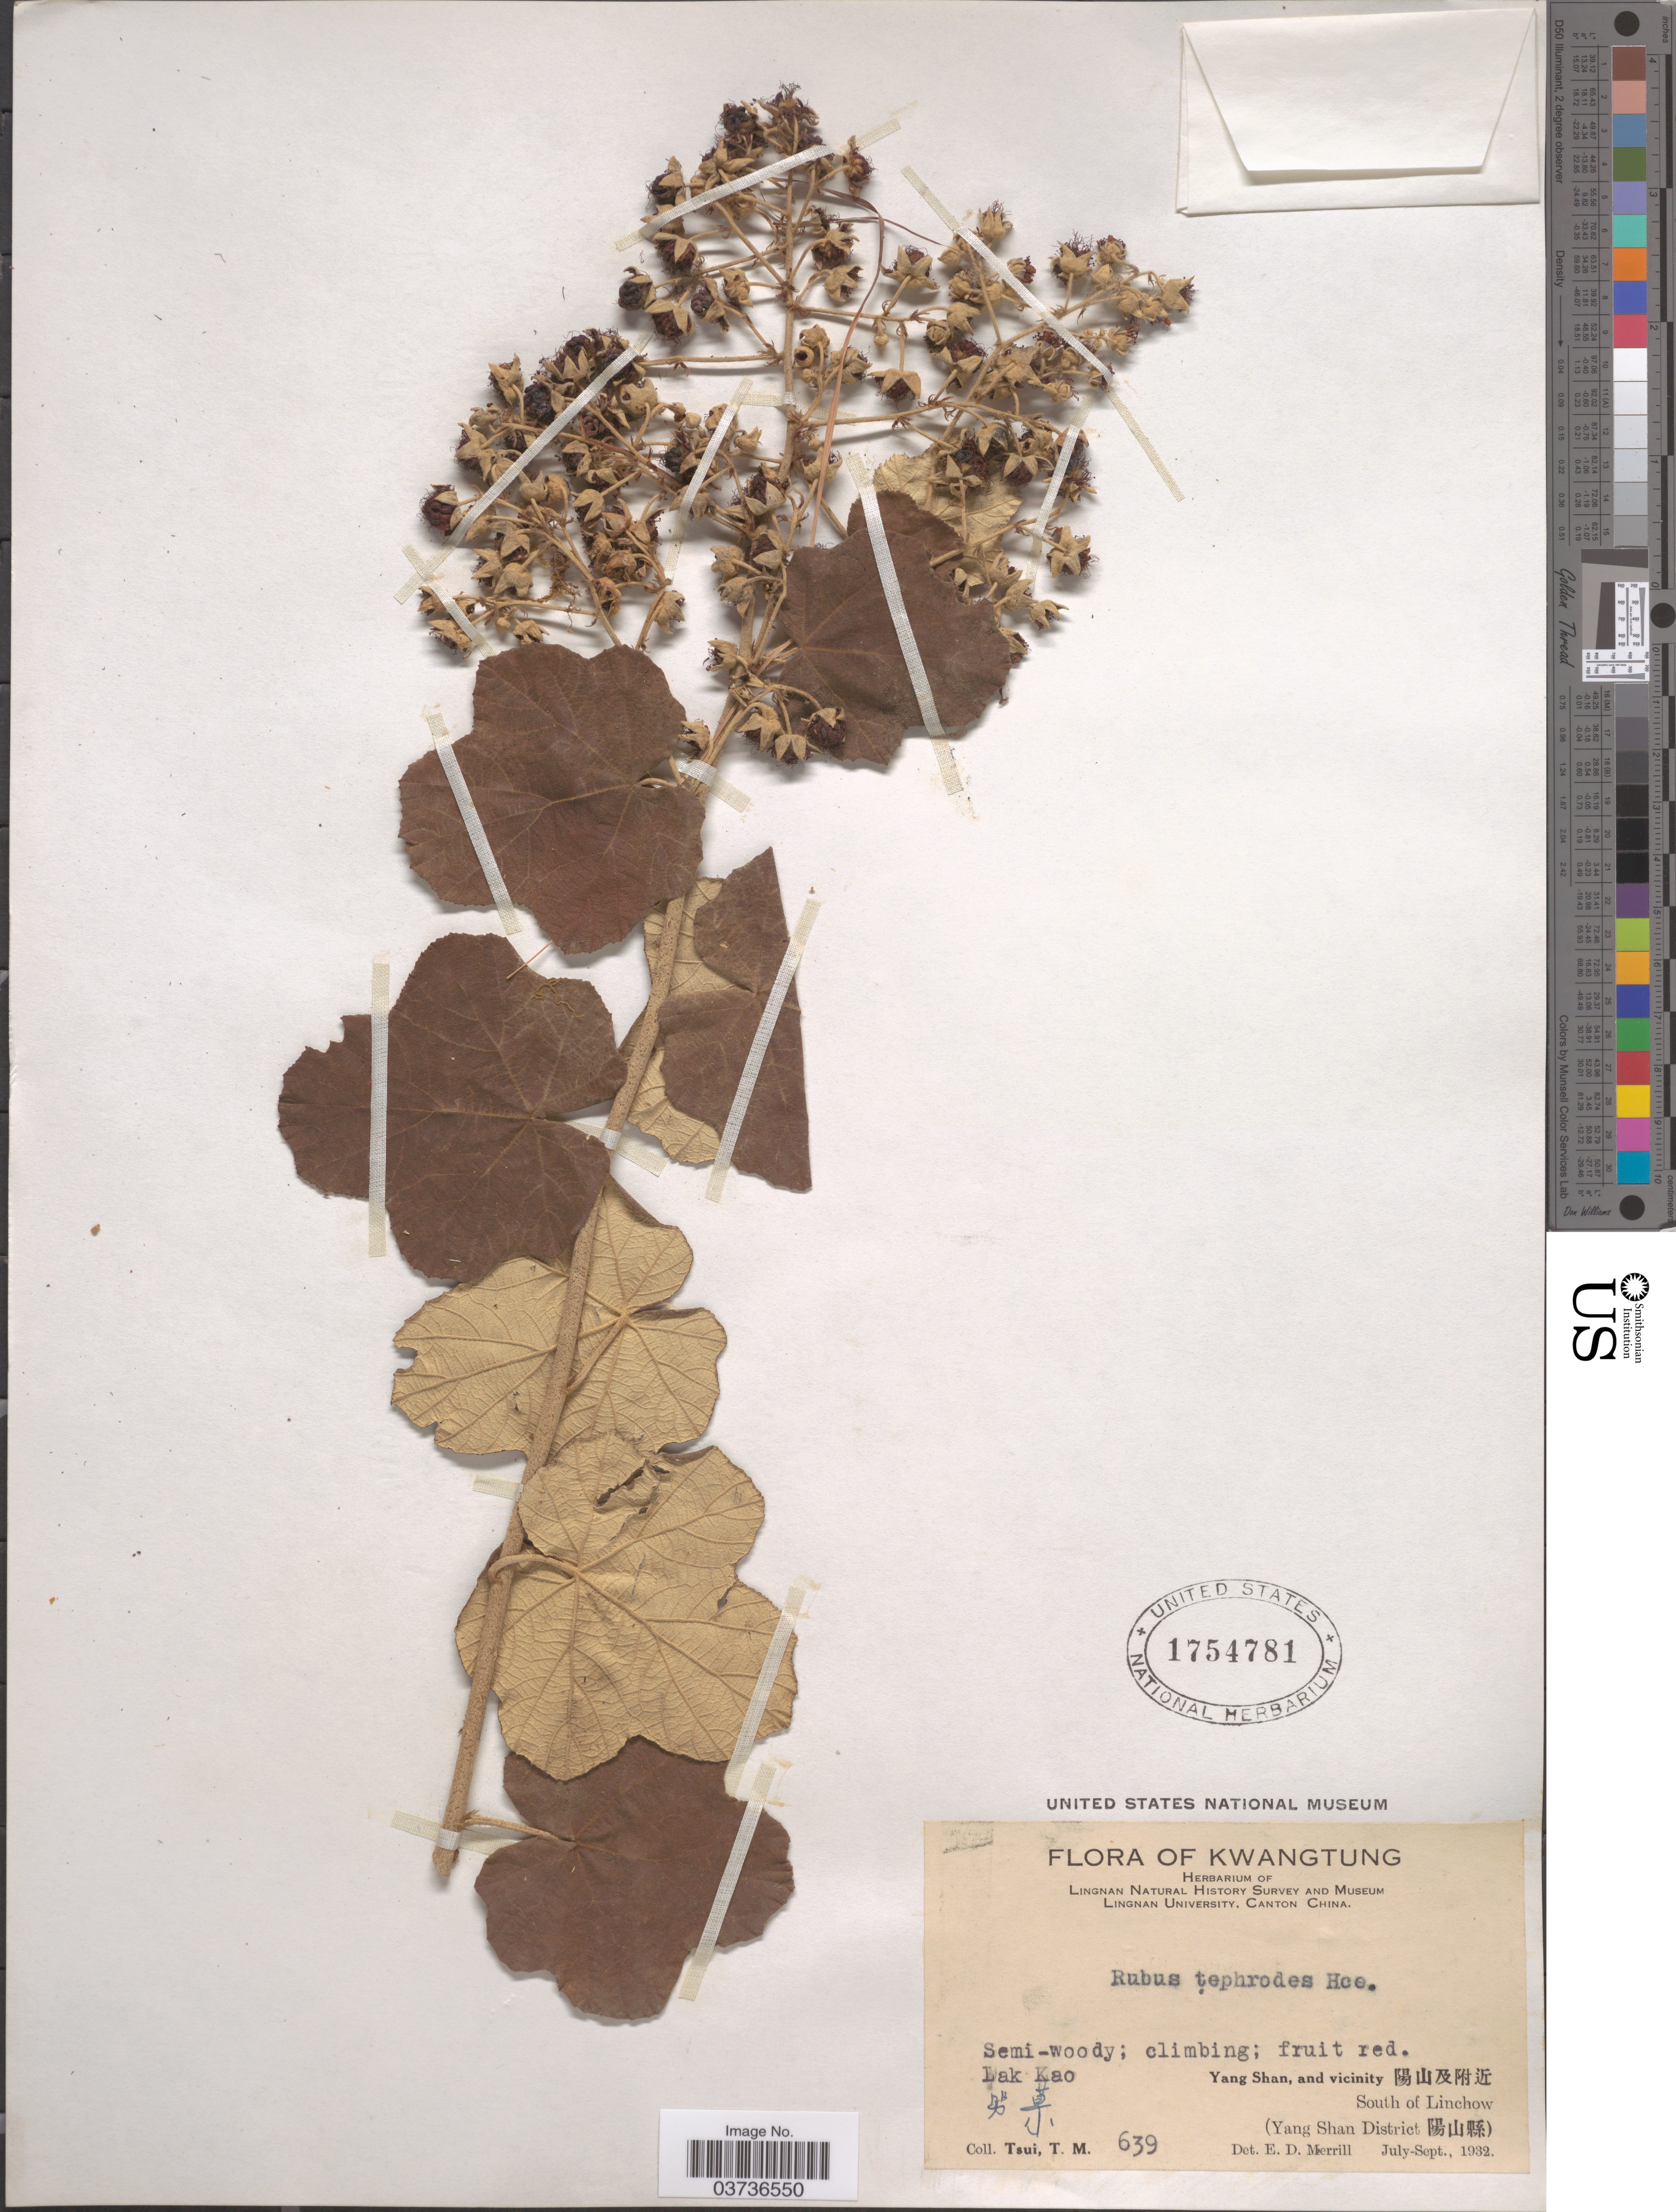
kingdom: Plantae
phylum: Tracheophyta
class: Magnoliopsida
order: Rosales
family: Rosaceae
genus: Rubus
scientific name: Rubus tephrodes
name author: Hance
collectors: T. Tsui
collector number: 639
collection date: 1932-07/1932-09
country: China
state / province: Guangdong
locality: Lak Kao X. Yang Shan, and vicinity X. South of Linchow. (Yang Shan District X).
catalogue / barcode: US 1754781